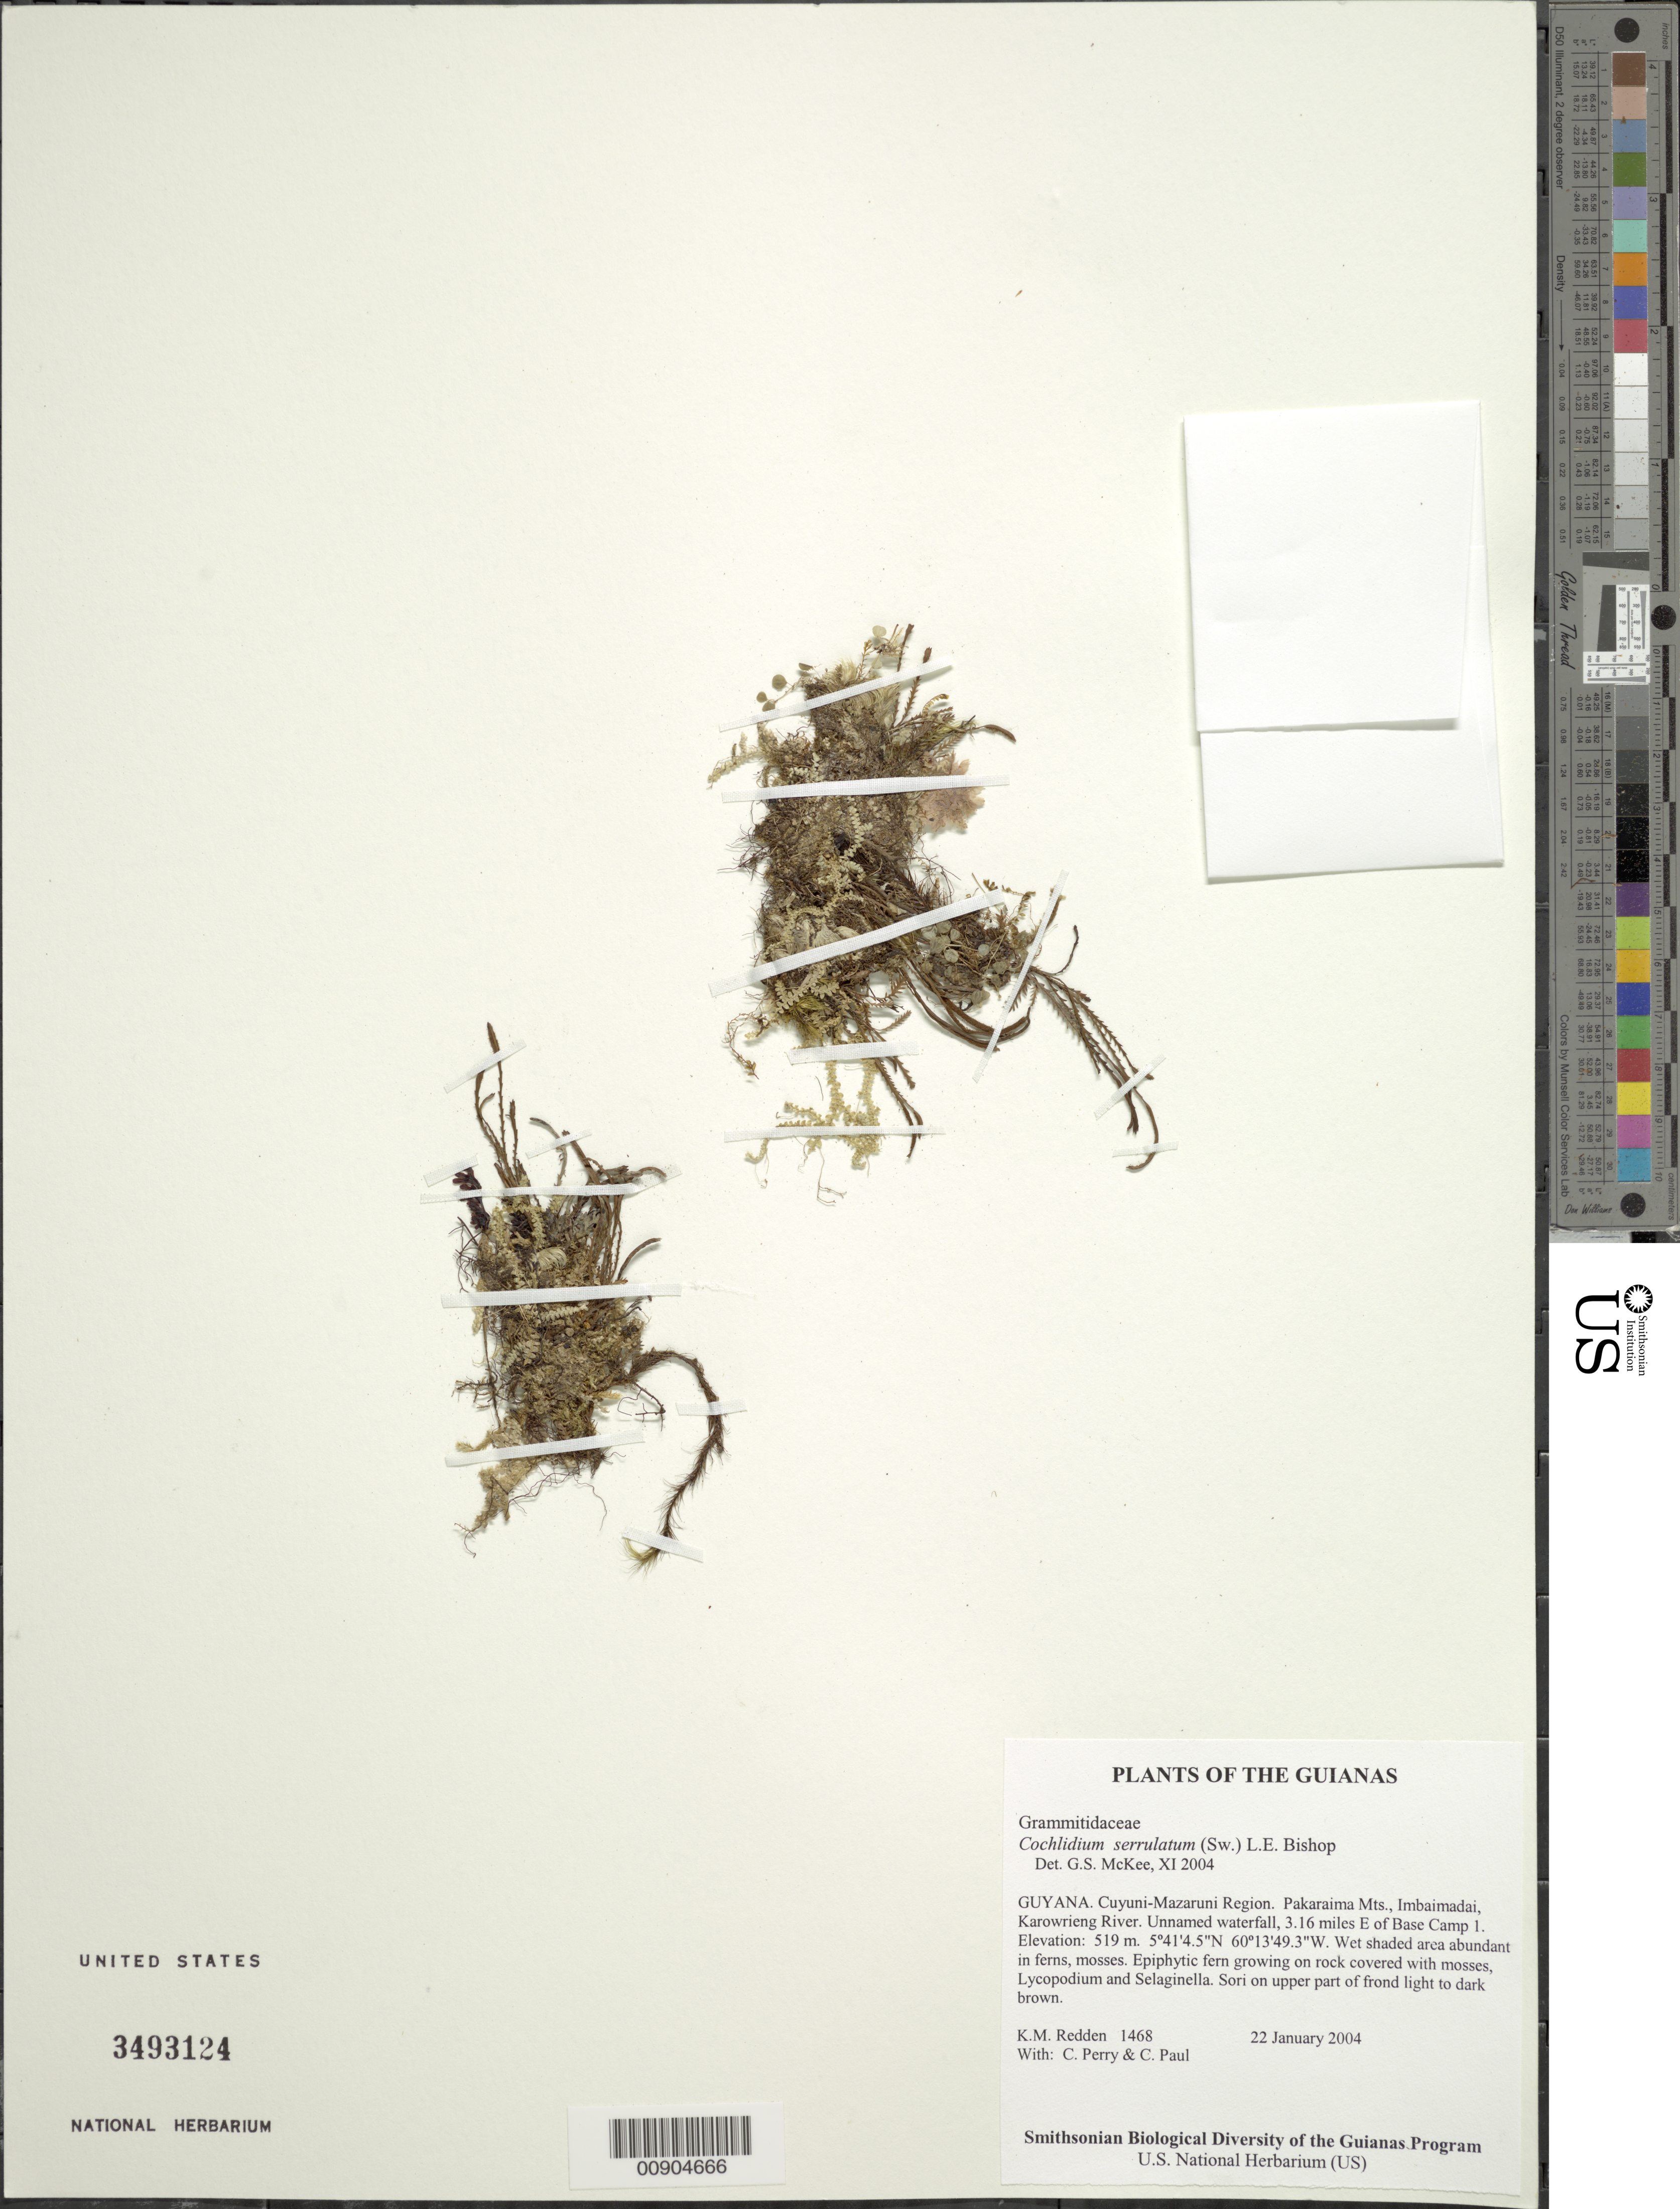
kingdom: Plantae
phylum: Tracheophyta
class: Polypodiopsida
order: Polypodiales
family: Polypodiaceae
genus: Cochlidium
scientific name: Cochlidium serrulatum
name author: (Sw.) L.E. Bishop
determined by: McKee, G. S., (US), NMNH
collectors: K. M. Redden, C. Perry & C. Paul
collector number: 1468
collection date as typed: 22 January 2004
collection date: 2004-01-22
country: Guyana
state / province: Cuyuni-Mazaruni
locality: Pakaraima Mts., Imbaimadai, Karowrieng River. Unnamed waterfall, 3.16 miles E of Base Camp 1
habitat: Wet shaded area abundant in ferns, mosses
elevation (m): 519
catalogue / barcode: US 3493124